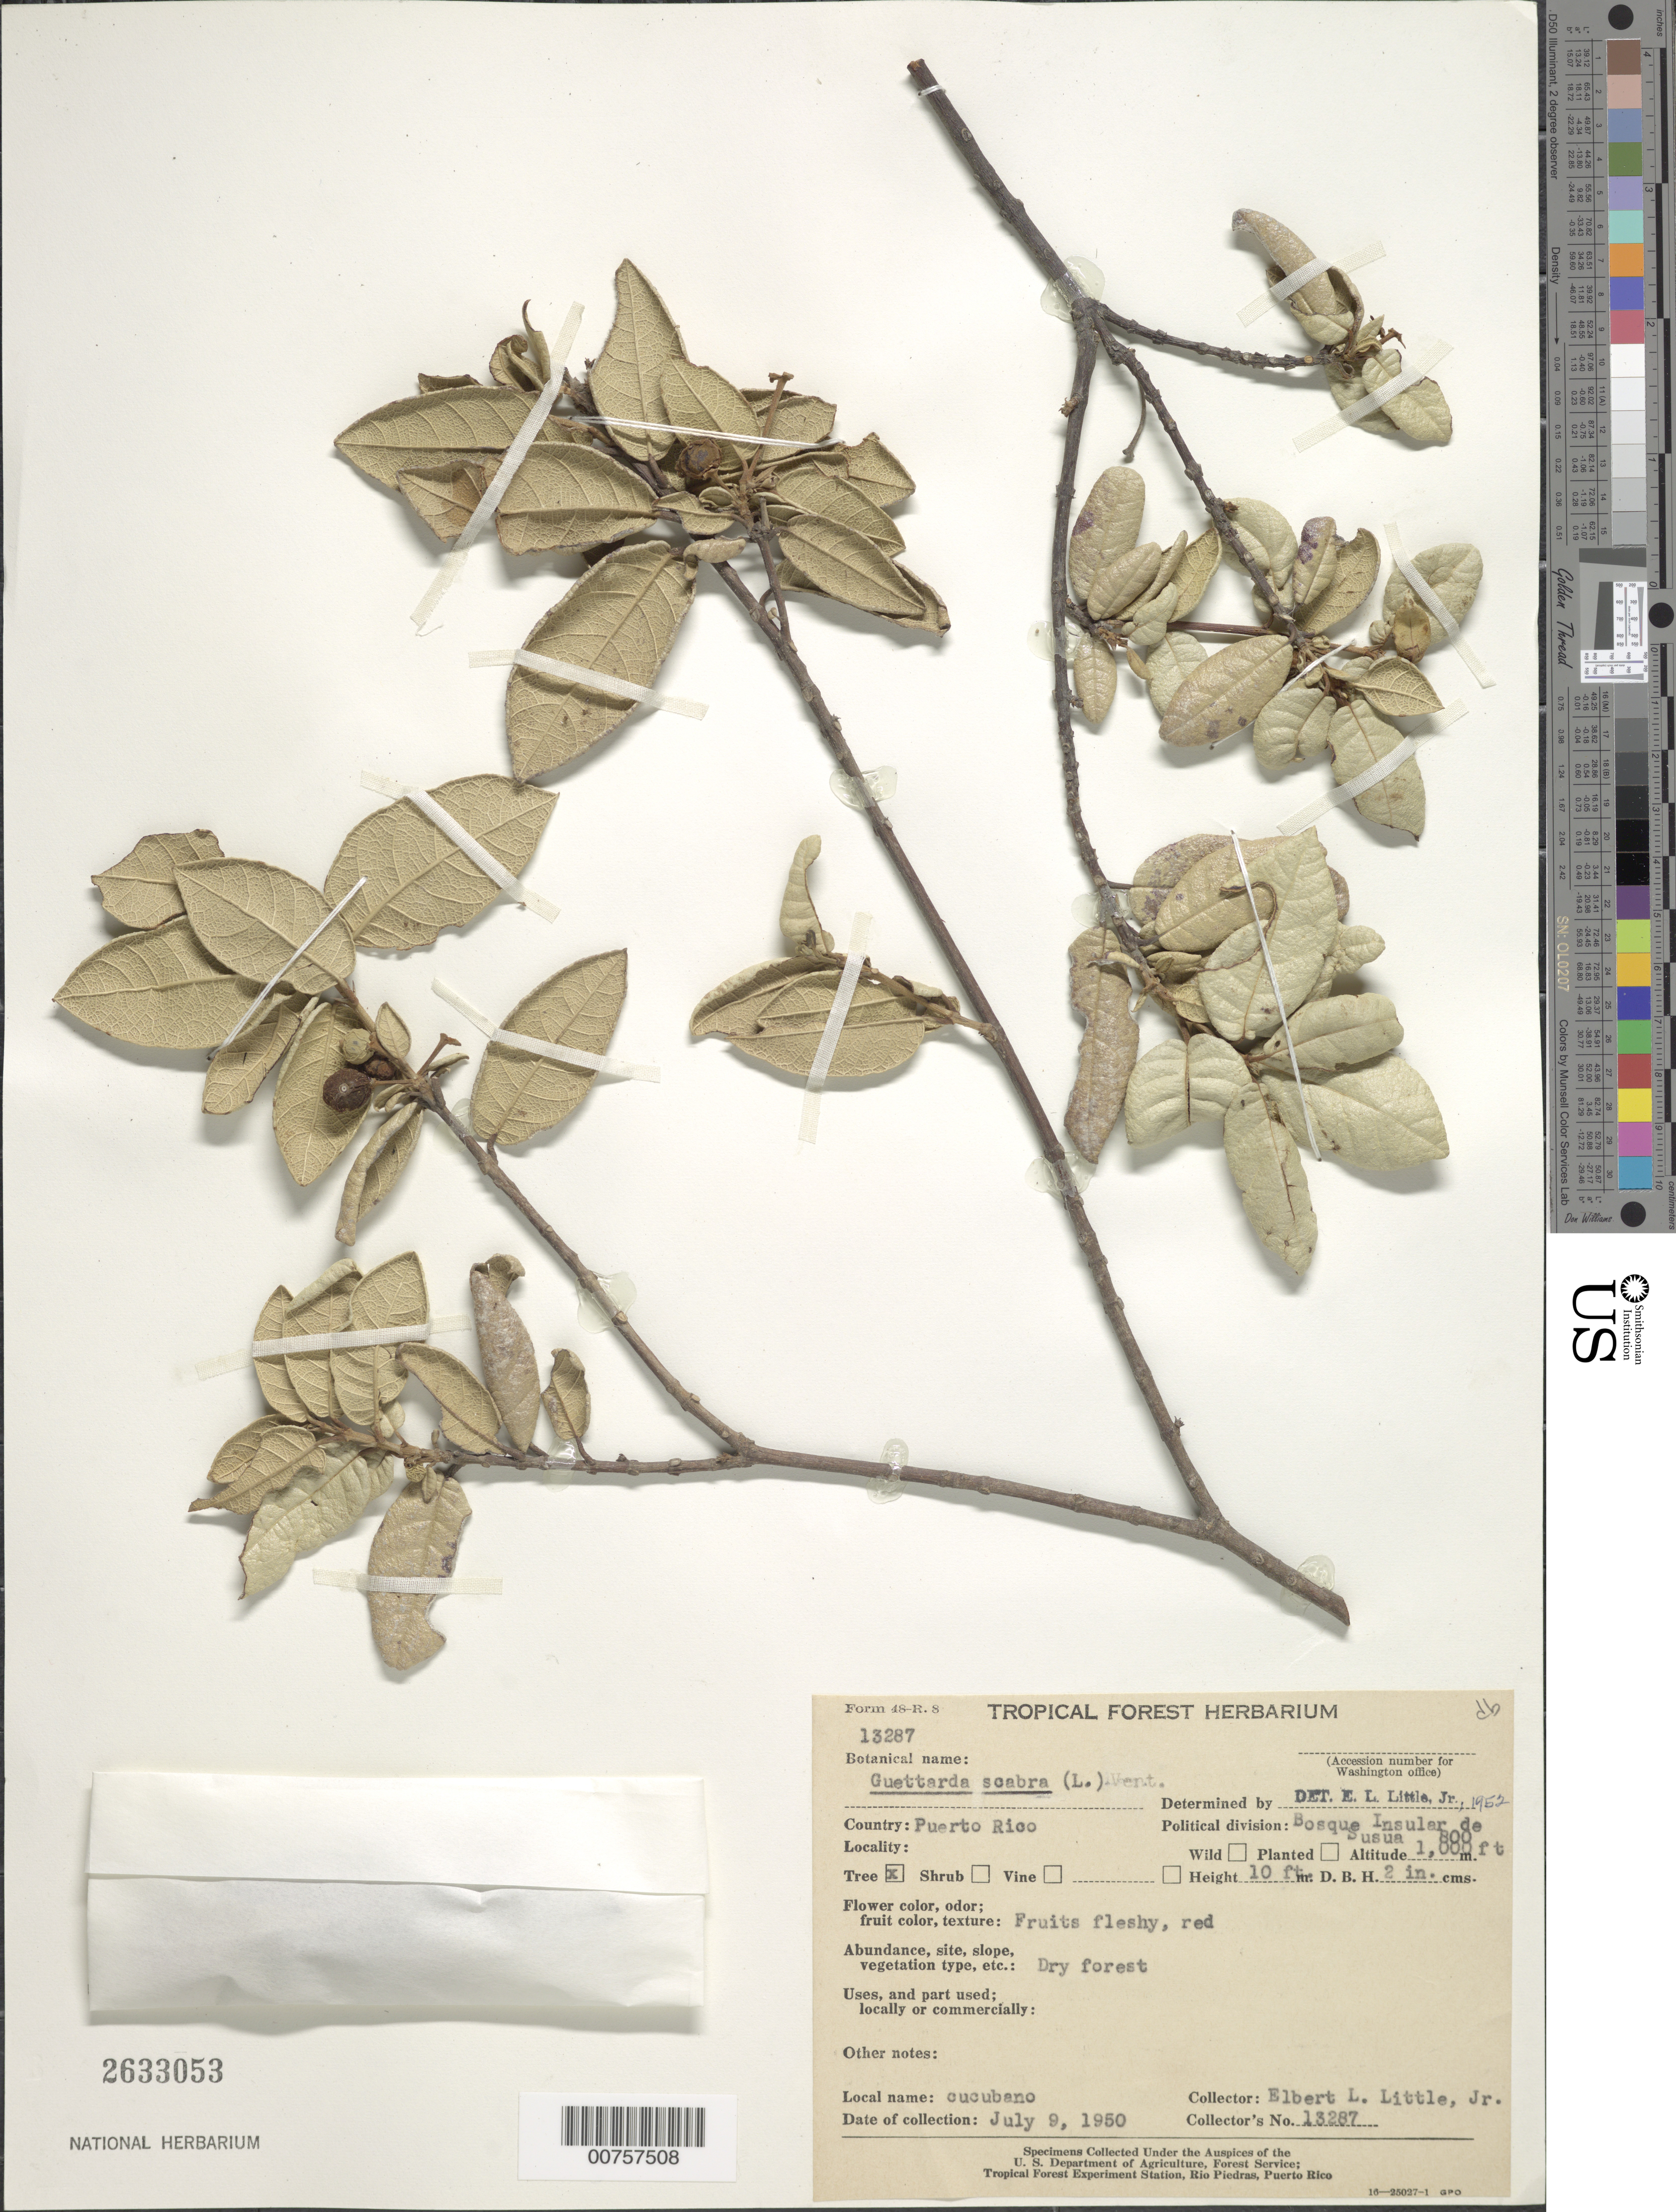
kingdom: Plantae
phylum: Tracheophyta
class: Magnoliopsida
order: Gentianales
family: Rubiaceae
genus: Guettarda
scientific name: Guettarda scabra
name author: (L.) Vent.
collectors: E. L. Little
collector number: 13287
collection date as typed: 09 Jul 1950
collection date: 1950-07-09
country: Puerto Rico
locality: Bosque Insular de Susua.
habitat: Dry forest.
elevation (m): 244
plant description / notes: Common name: Cucubano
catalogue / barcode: US 2633053